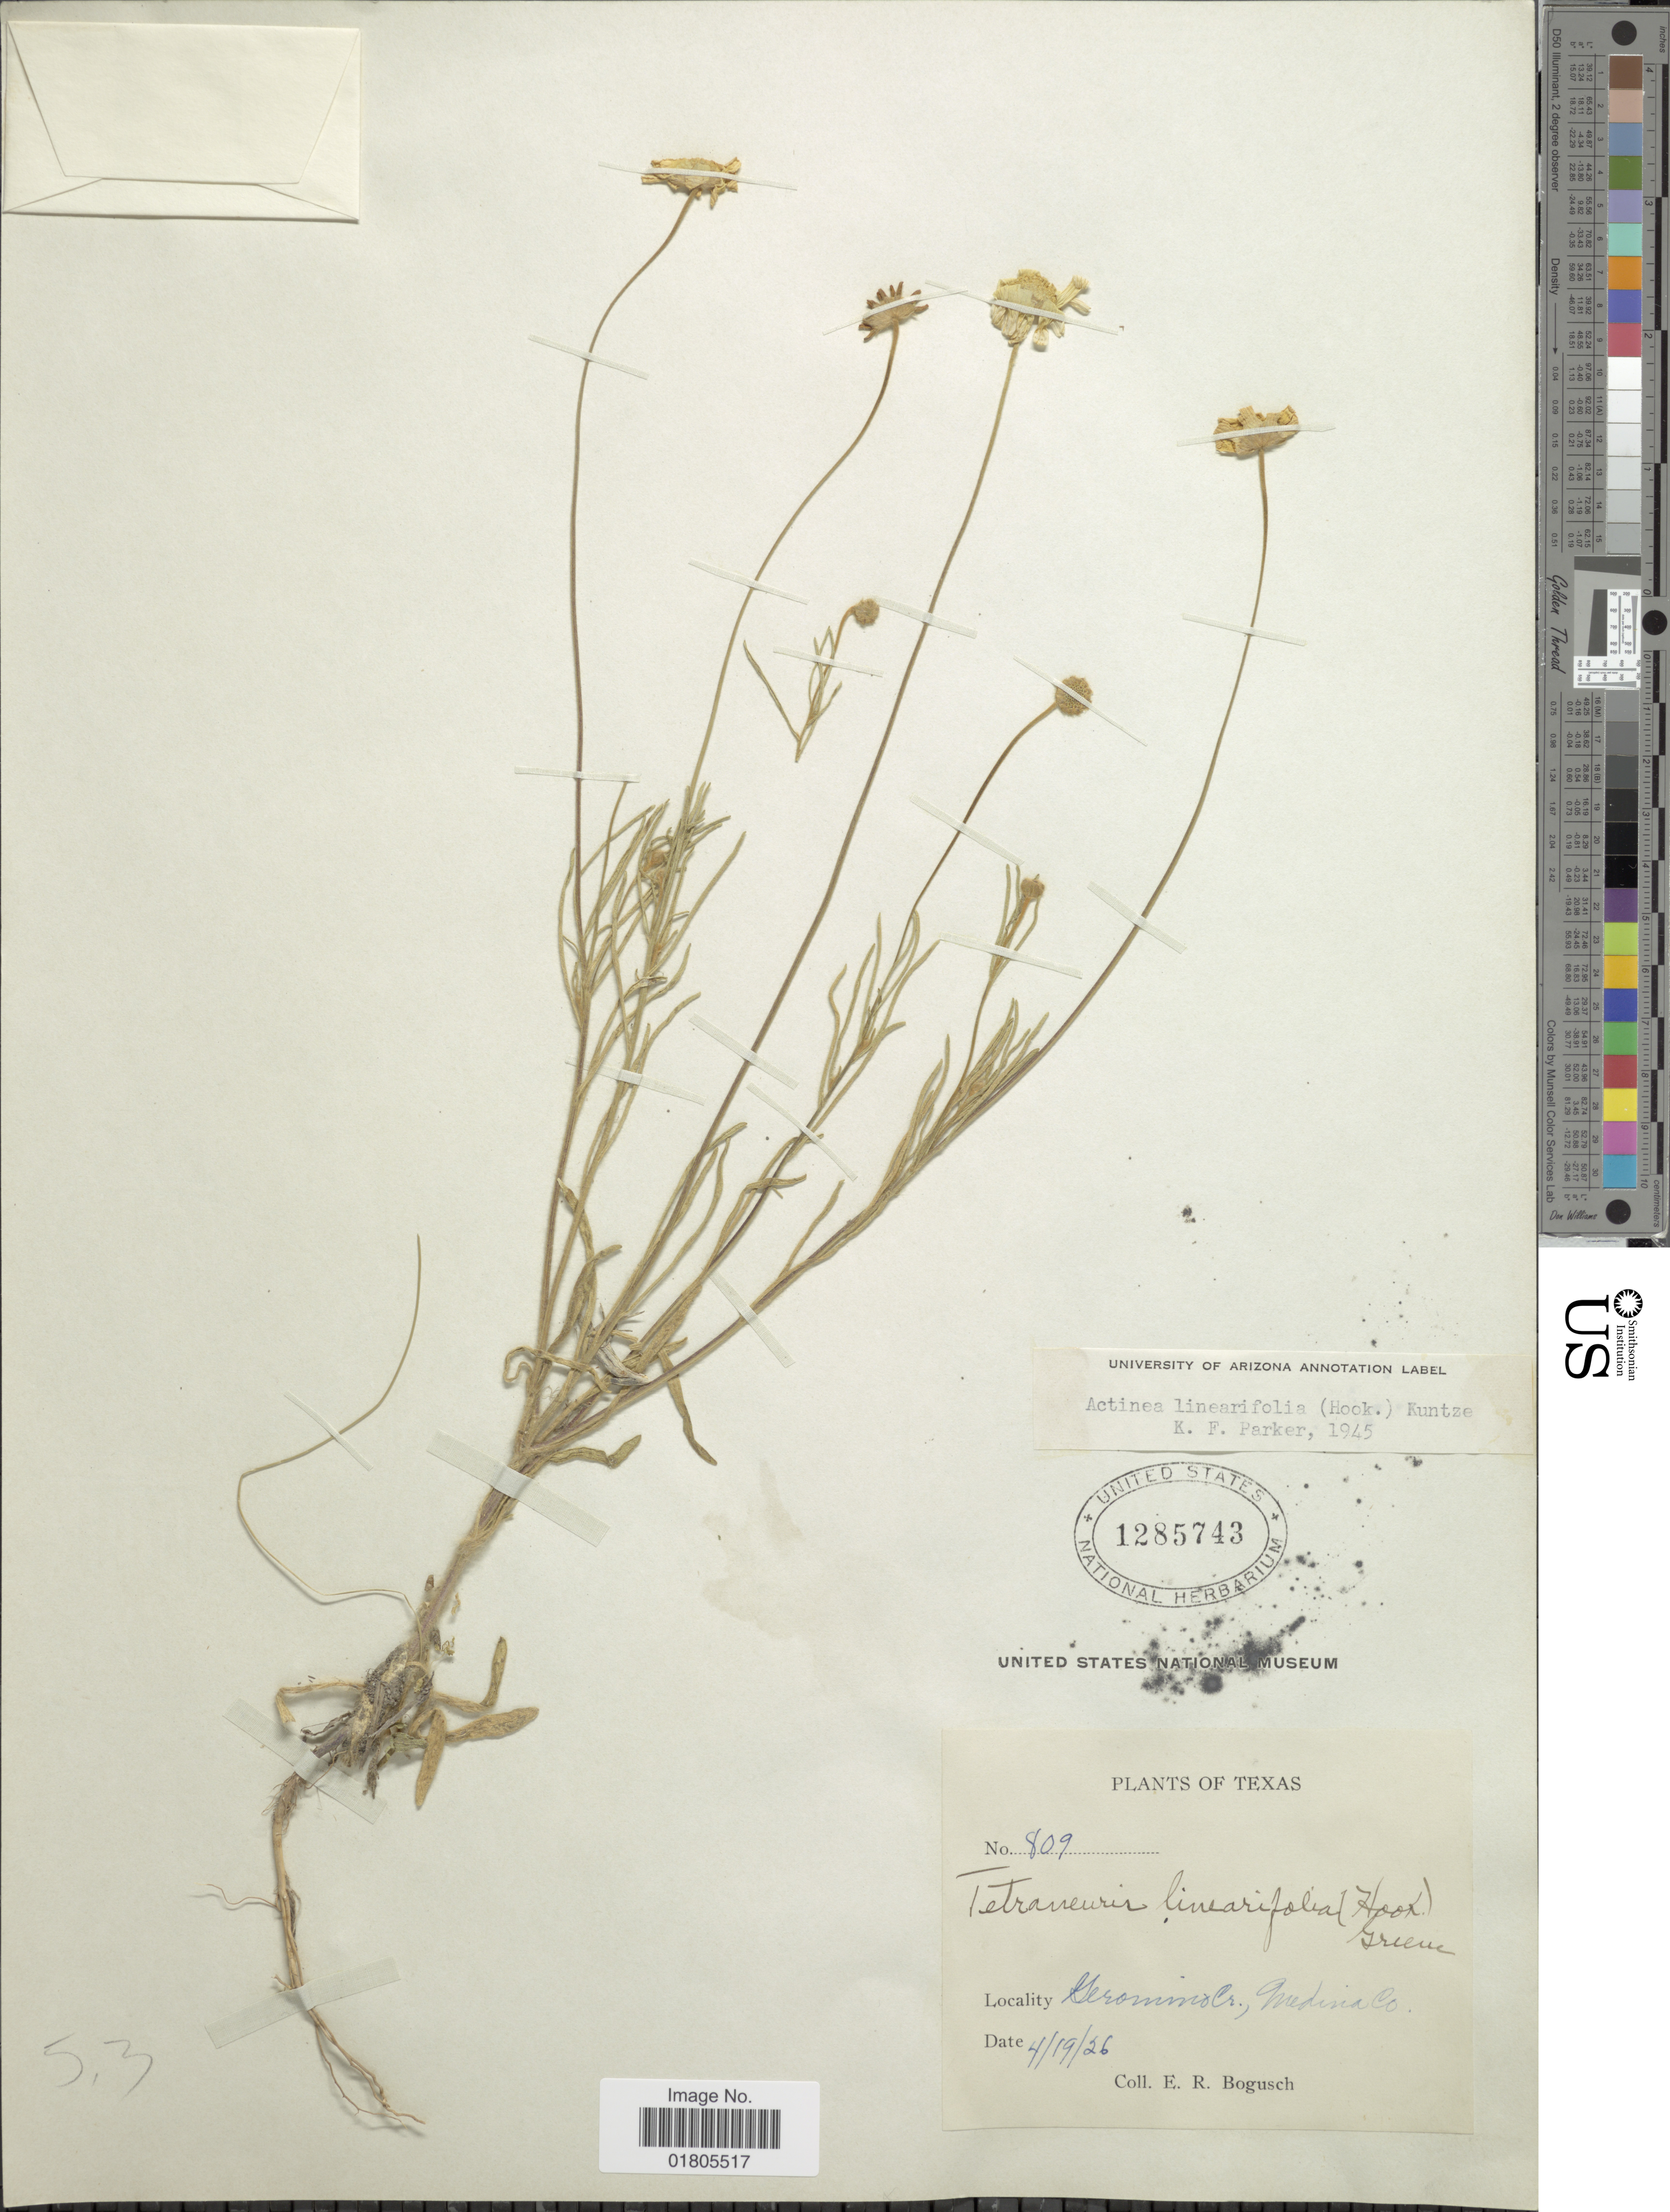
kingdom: Plantae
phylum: Tracheophyta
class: Magnoliopsida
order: Asterales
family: Asteraceae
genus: Actinea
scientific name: Actinea linearifolia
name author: (Hook.) Kuntze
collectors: E. Bogusch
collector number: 809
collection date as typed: Transcribed d/m/y: 19/4/26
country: United States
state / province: Texas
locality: Geromino Cr., Medina Co.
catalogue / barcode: US 1285743